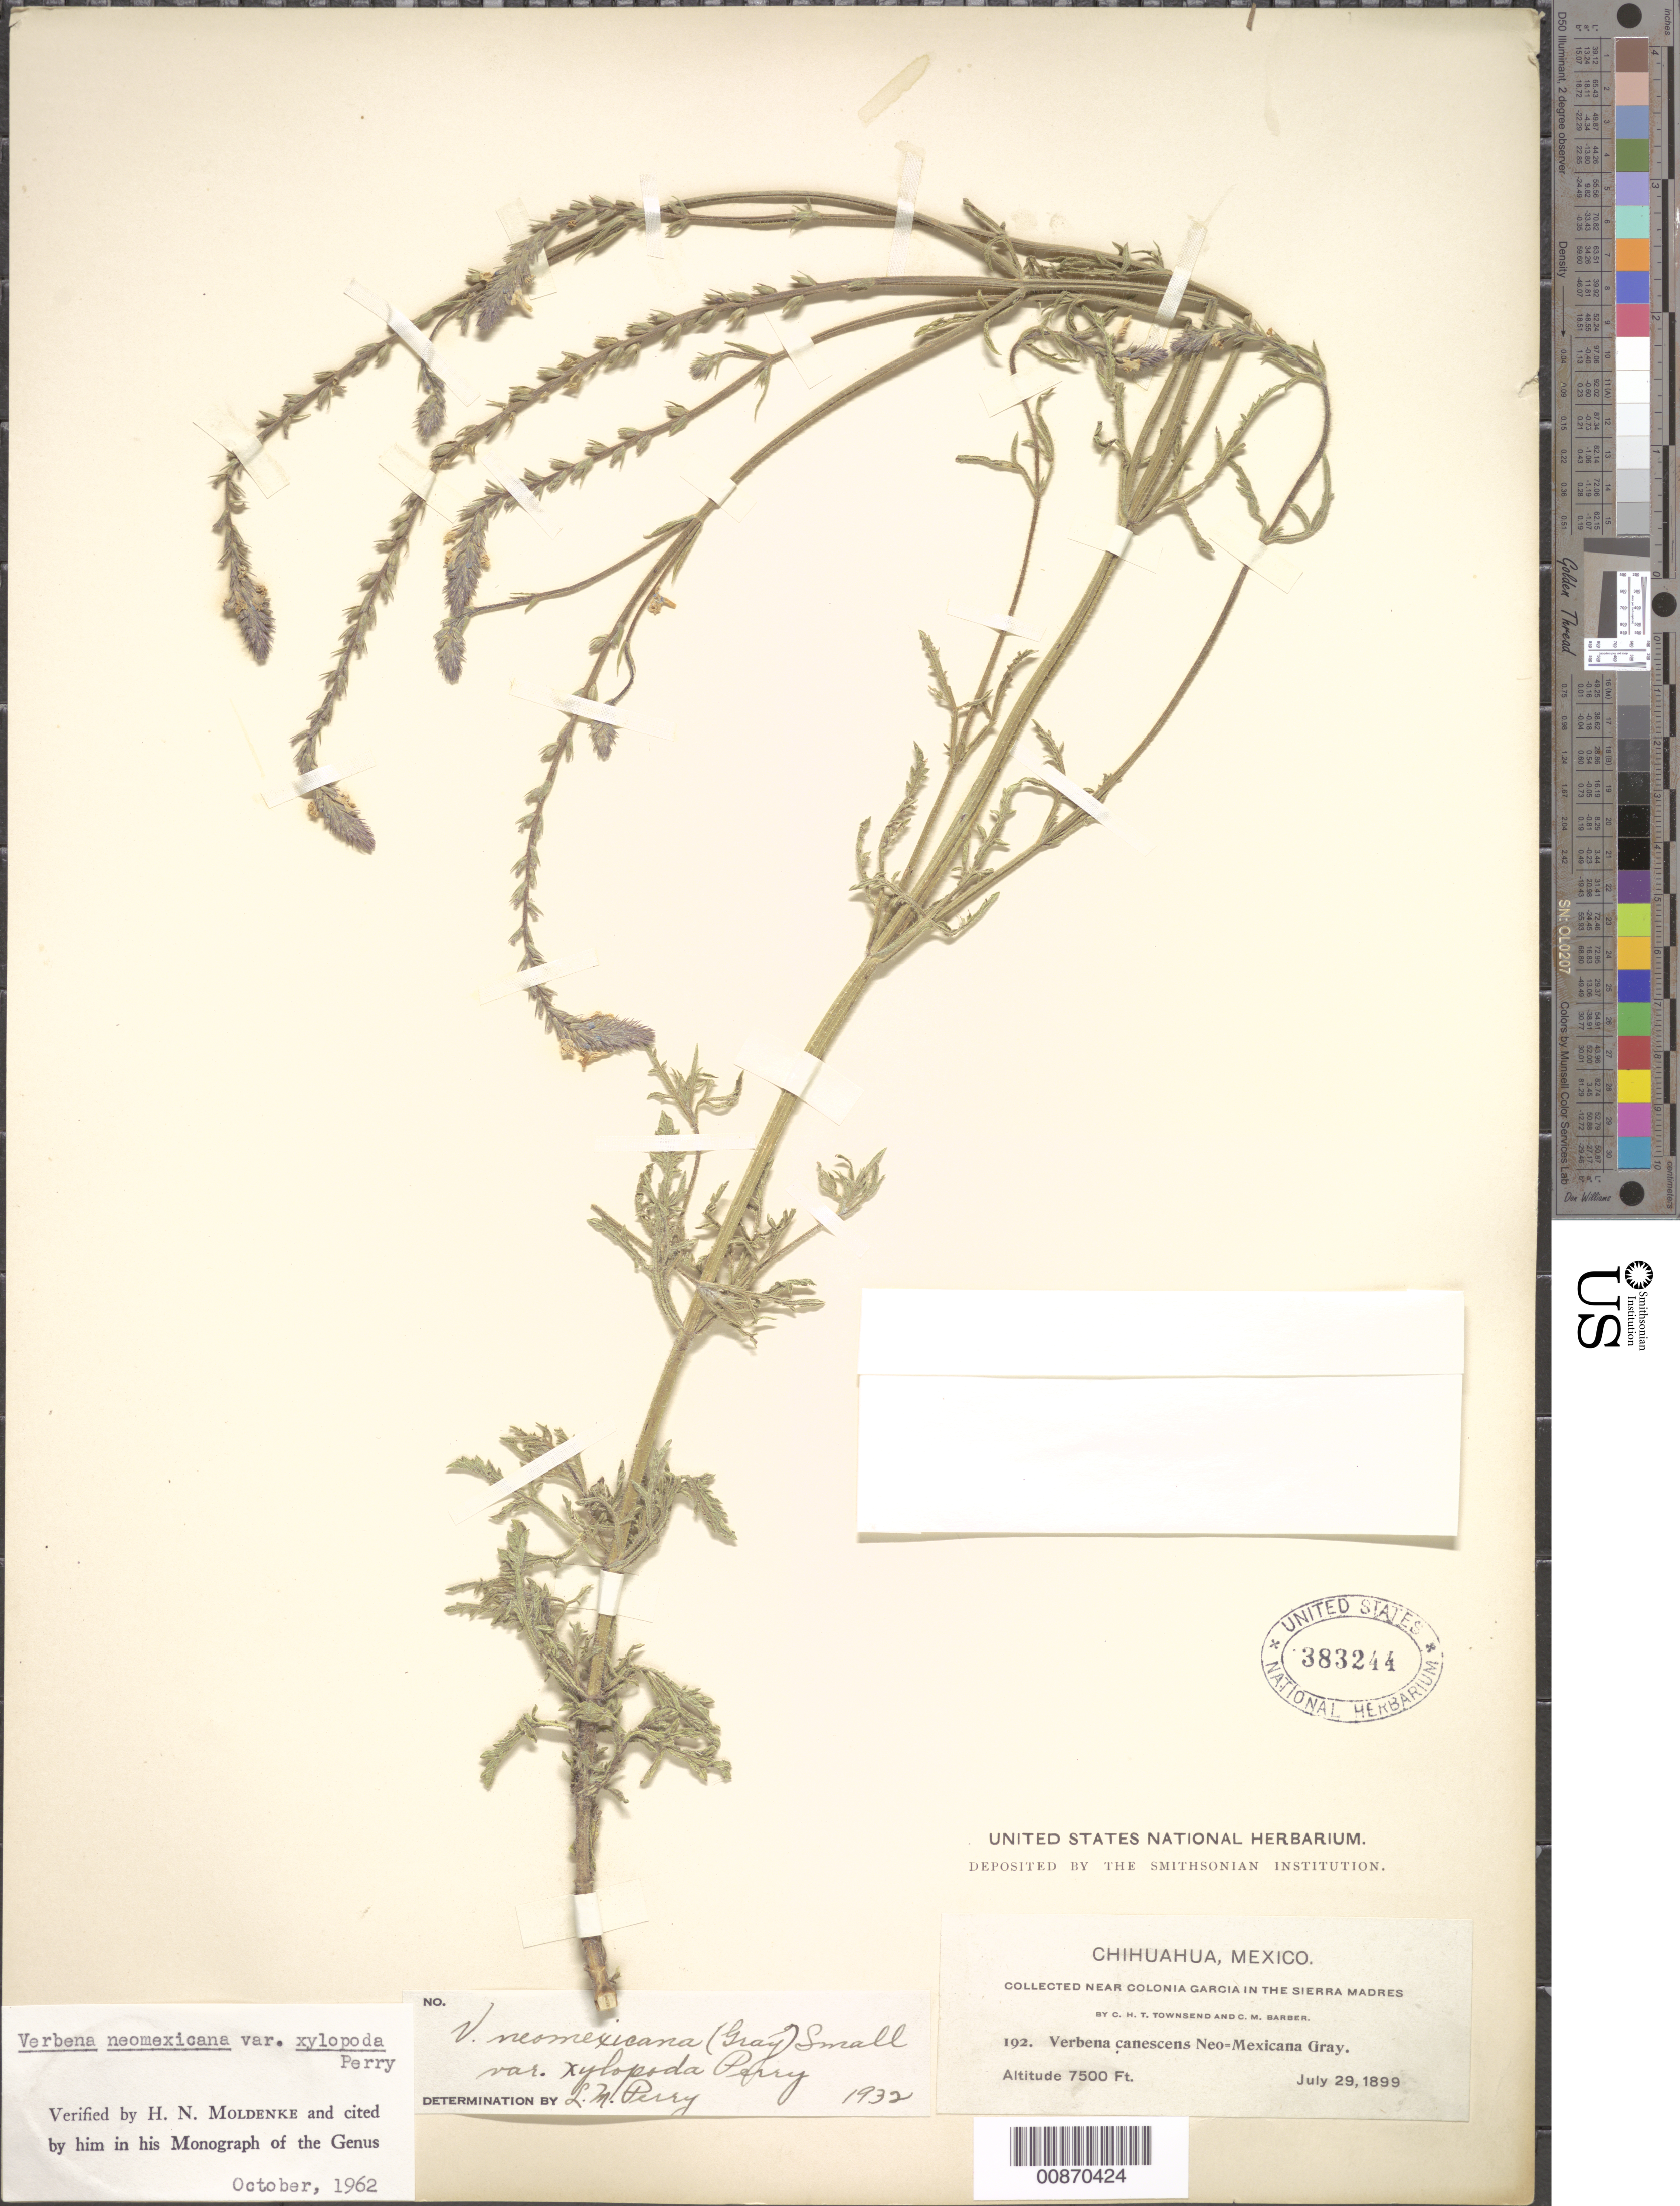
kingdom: Plantae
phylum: Tracheophyta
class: Magnoliopsida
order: Lamiales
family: Verbenaceae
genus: Verbena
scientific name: Verbena neomexicana var. xylopoda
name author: L.M. Perry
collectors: C. H. T. Townsend & C. Barber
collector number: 192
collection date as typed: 29 Jul 1899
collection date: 1899-07-29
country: Mexico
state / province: Chihuahua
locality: Near Colonia García in the Sierra Madre, Chihuahua.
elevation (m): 2286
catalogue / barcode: US 383244